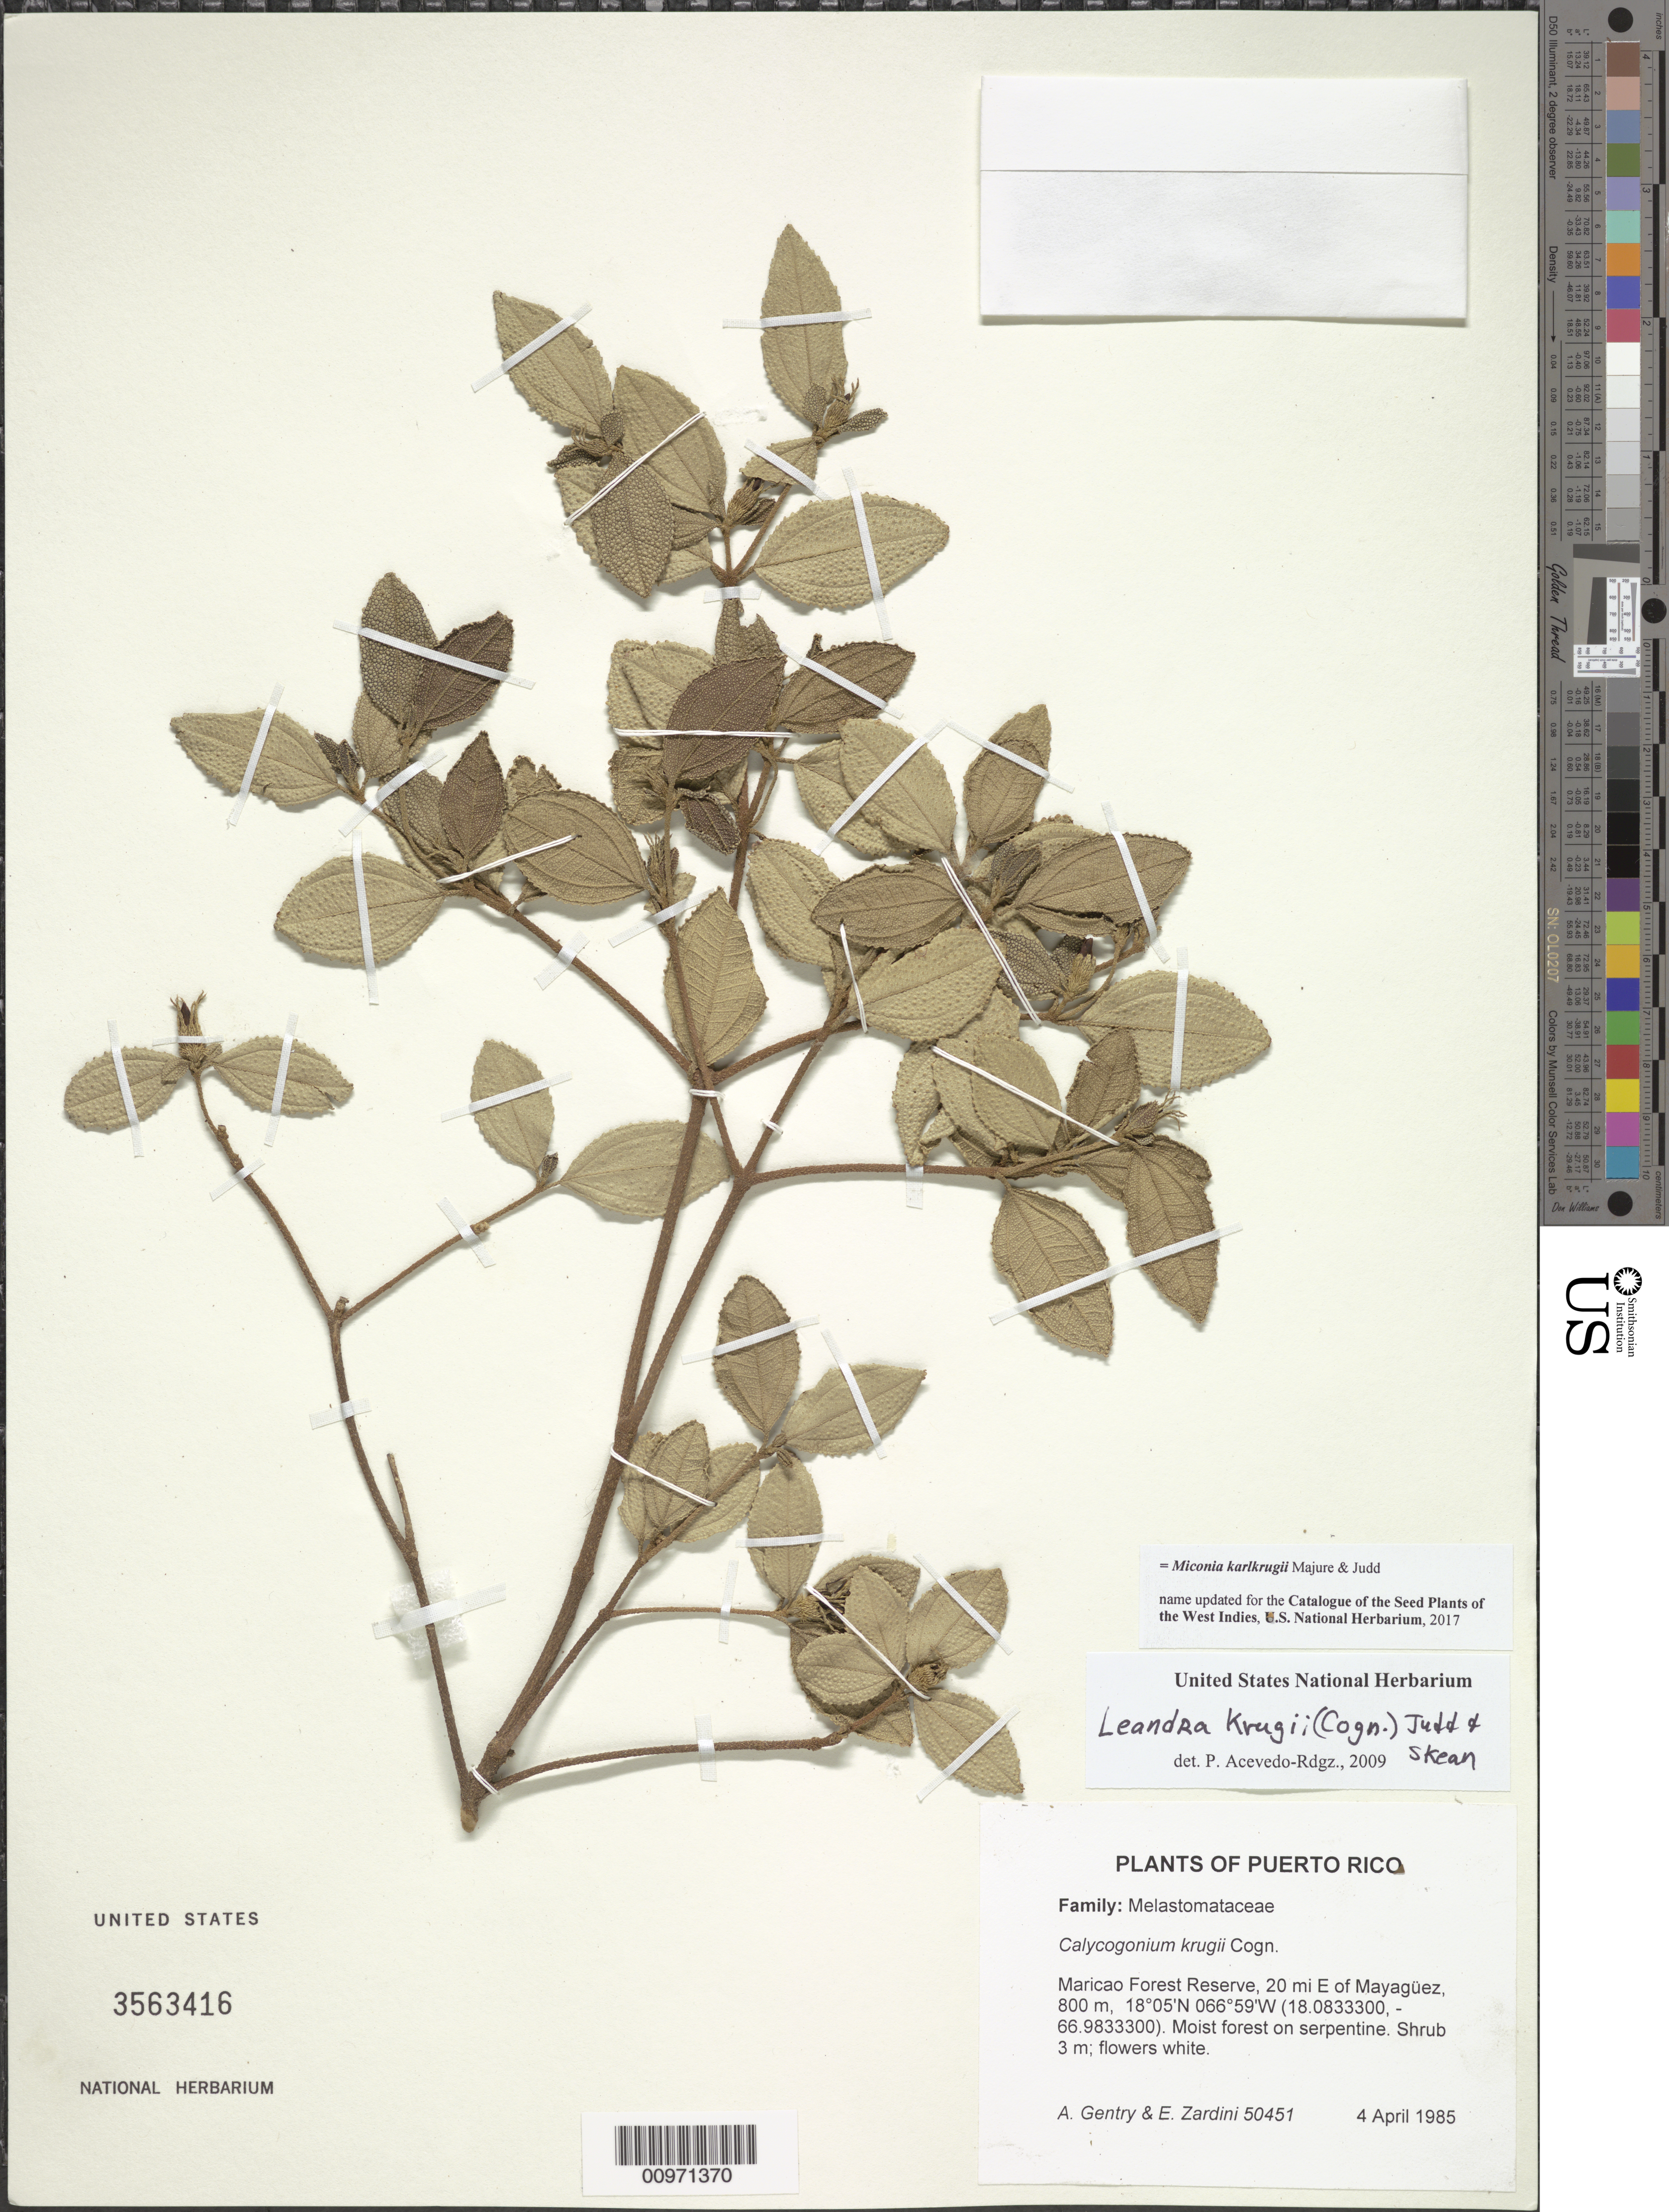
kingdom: Plantae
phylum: Tracheophyta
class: Magnoliopsida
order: Myrtales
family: Melastomataceae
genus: Miconia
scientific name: Miconia karlkrugii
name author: Majure & Judd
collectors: A. H. Gentry & E. M. Zardini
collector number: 50451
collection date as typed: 04 Apr 1985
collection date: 1985-04-04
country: Puerto Rico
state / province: San Germán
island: Puerto Rico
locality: Maricao Forest Reserve, 20 mile E of Mayagüez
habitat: Moist forest on serpentine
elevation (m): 800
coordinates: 18.0833, 66.98333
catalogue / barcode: US 3563416